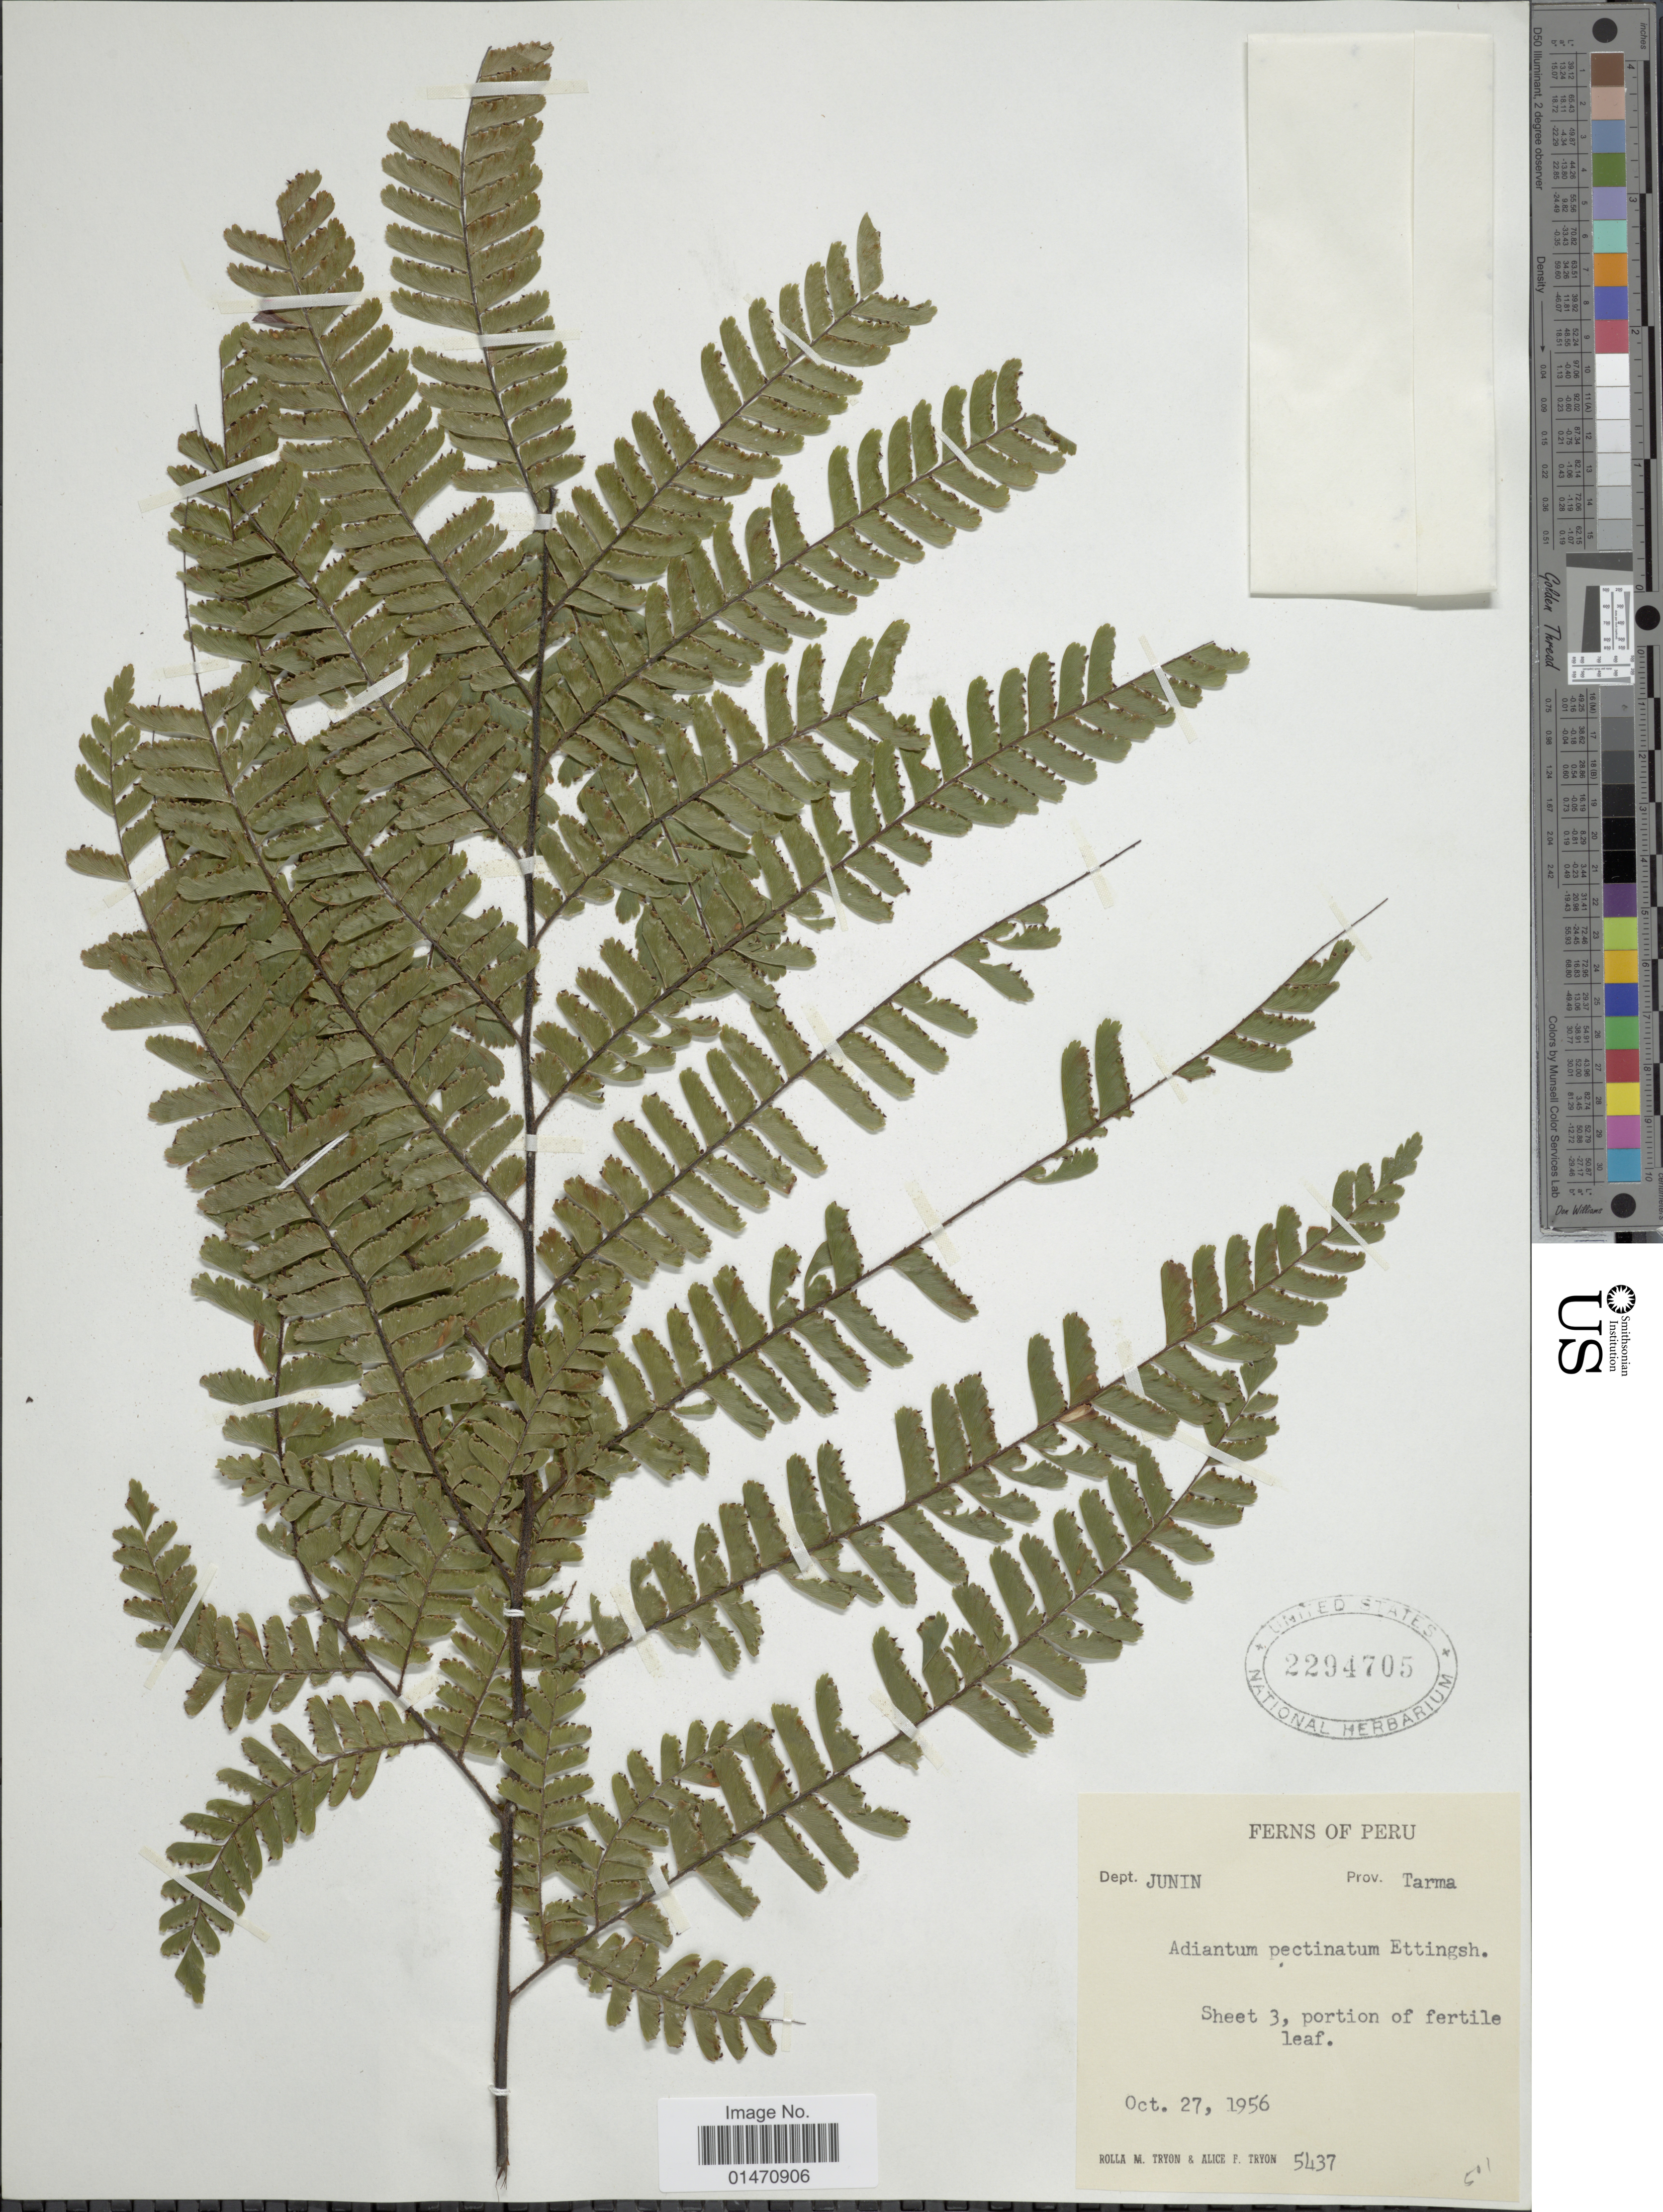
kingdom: Plantae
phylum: Tracheophyta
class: Polypodiopsida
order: Polypodiales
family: Pteridaceae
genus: Adiantum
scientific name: Adiantum pectinatum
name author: Kunze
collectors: R. M. Tryon & A. F. Tryon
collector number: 5437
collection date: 1956-10-27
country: Peru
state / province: Junín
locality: Dept. Junin, Prov. Tarma, sheet 3 portion of fertile leaf, Ferns of Peru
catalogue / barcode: US 2294705